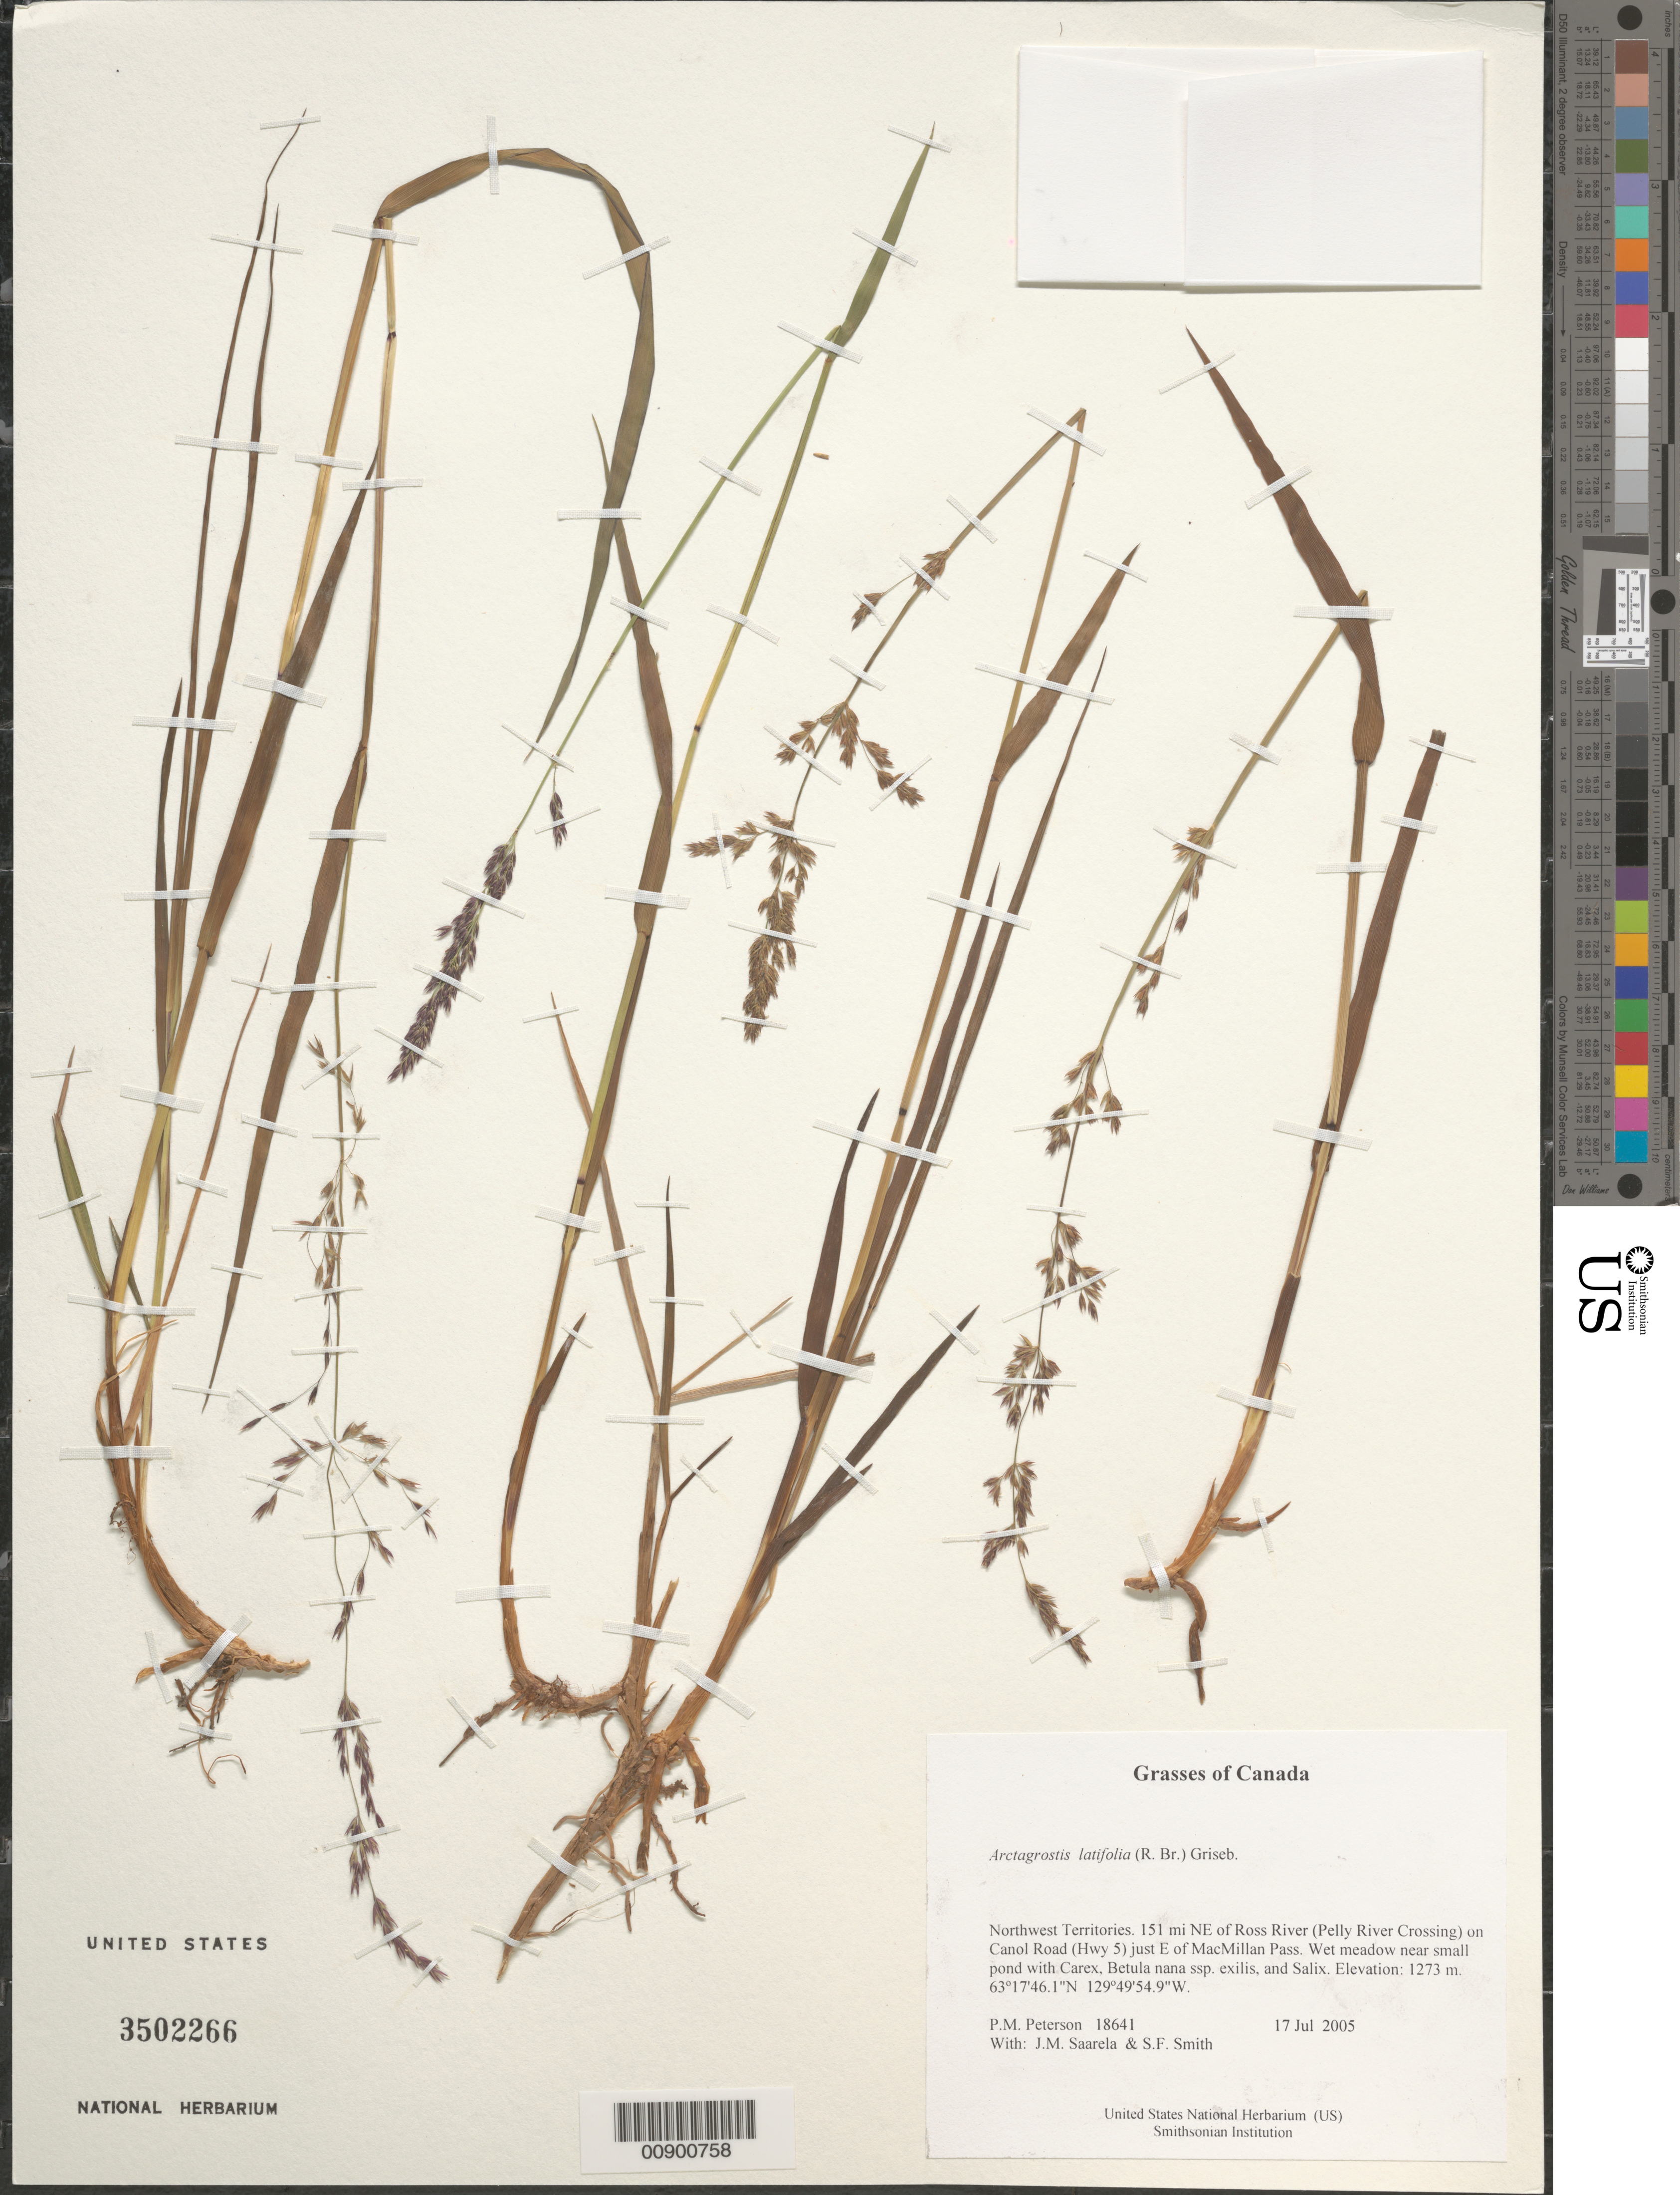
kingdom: Plantae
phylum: Tracheophyta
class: Liliopsida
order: Poales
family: Poaceae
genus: Arctagrostis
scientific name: Arctagrostis latifolia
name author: (R. Br.) Griseb.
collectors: P. M. Peterson, J. Saarela & S.F. Smith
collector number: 18641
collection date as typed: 17 Jul 2004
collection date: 2004-07-17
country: Canada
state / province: Northwest Territories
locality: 151 mi NE of Ross River (Pelly River Crossing) on Canol Road (Hwy 5) just E of MacMillan Pass. Wet meadow near small pond with Carex, Betula nana ssp. exilis, and Salix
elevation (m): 1273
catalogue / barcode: US 3502266